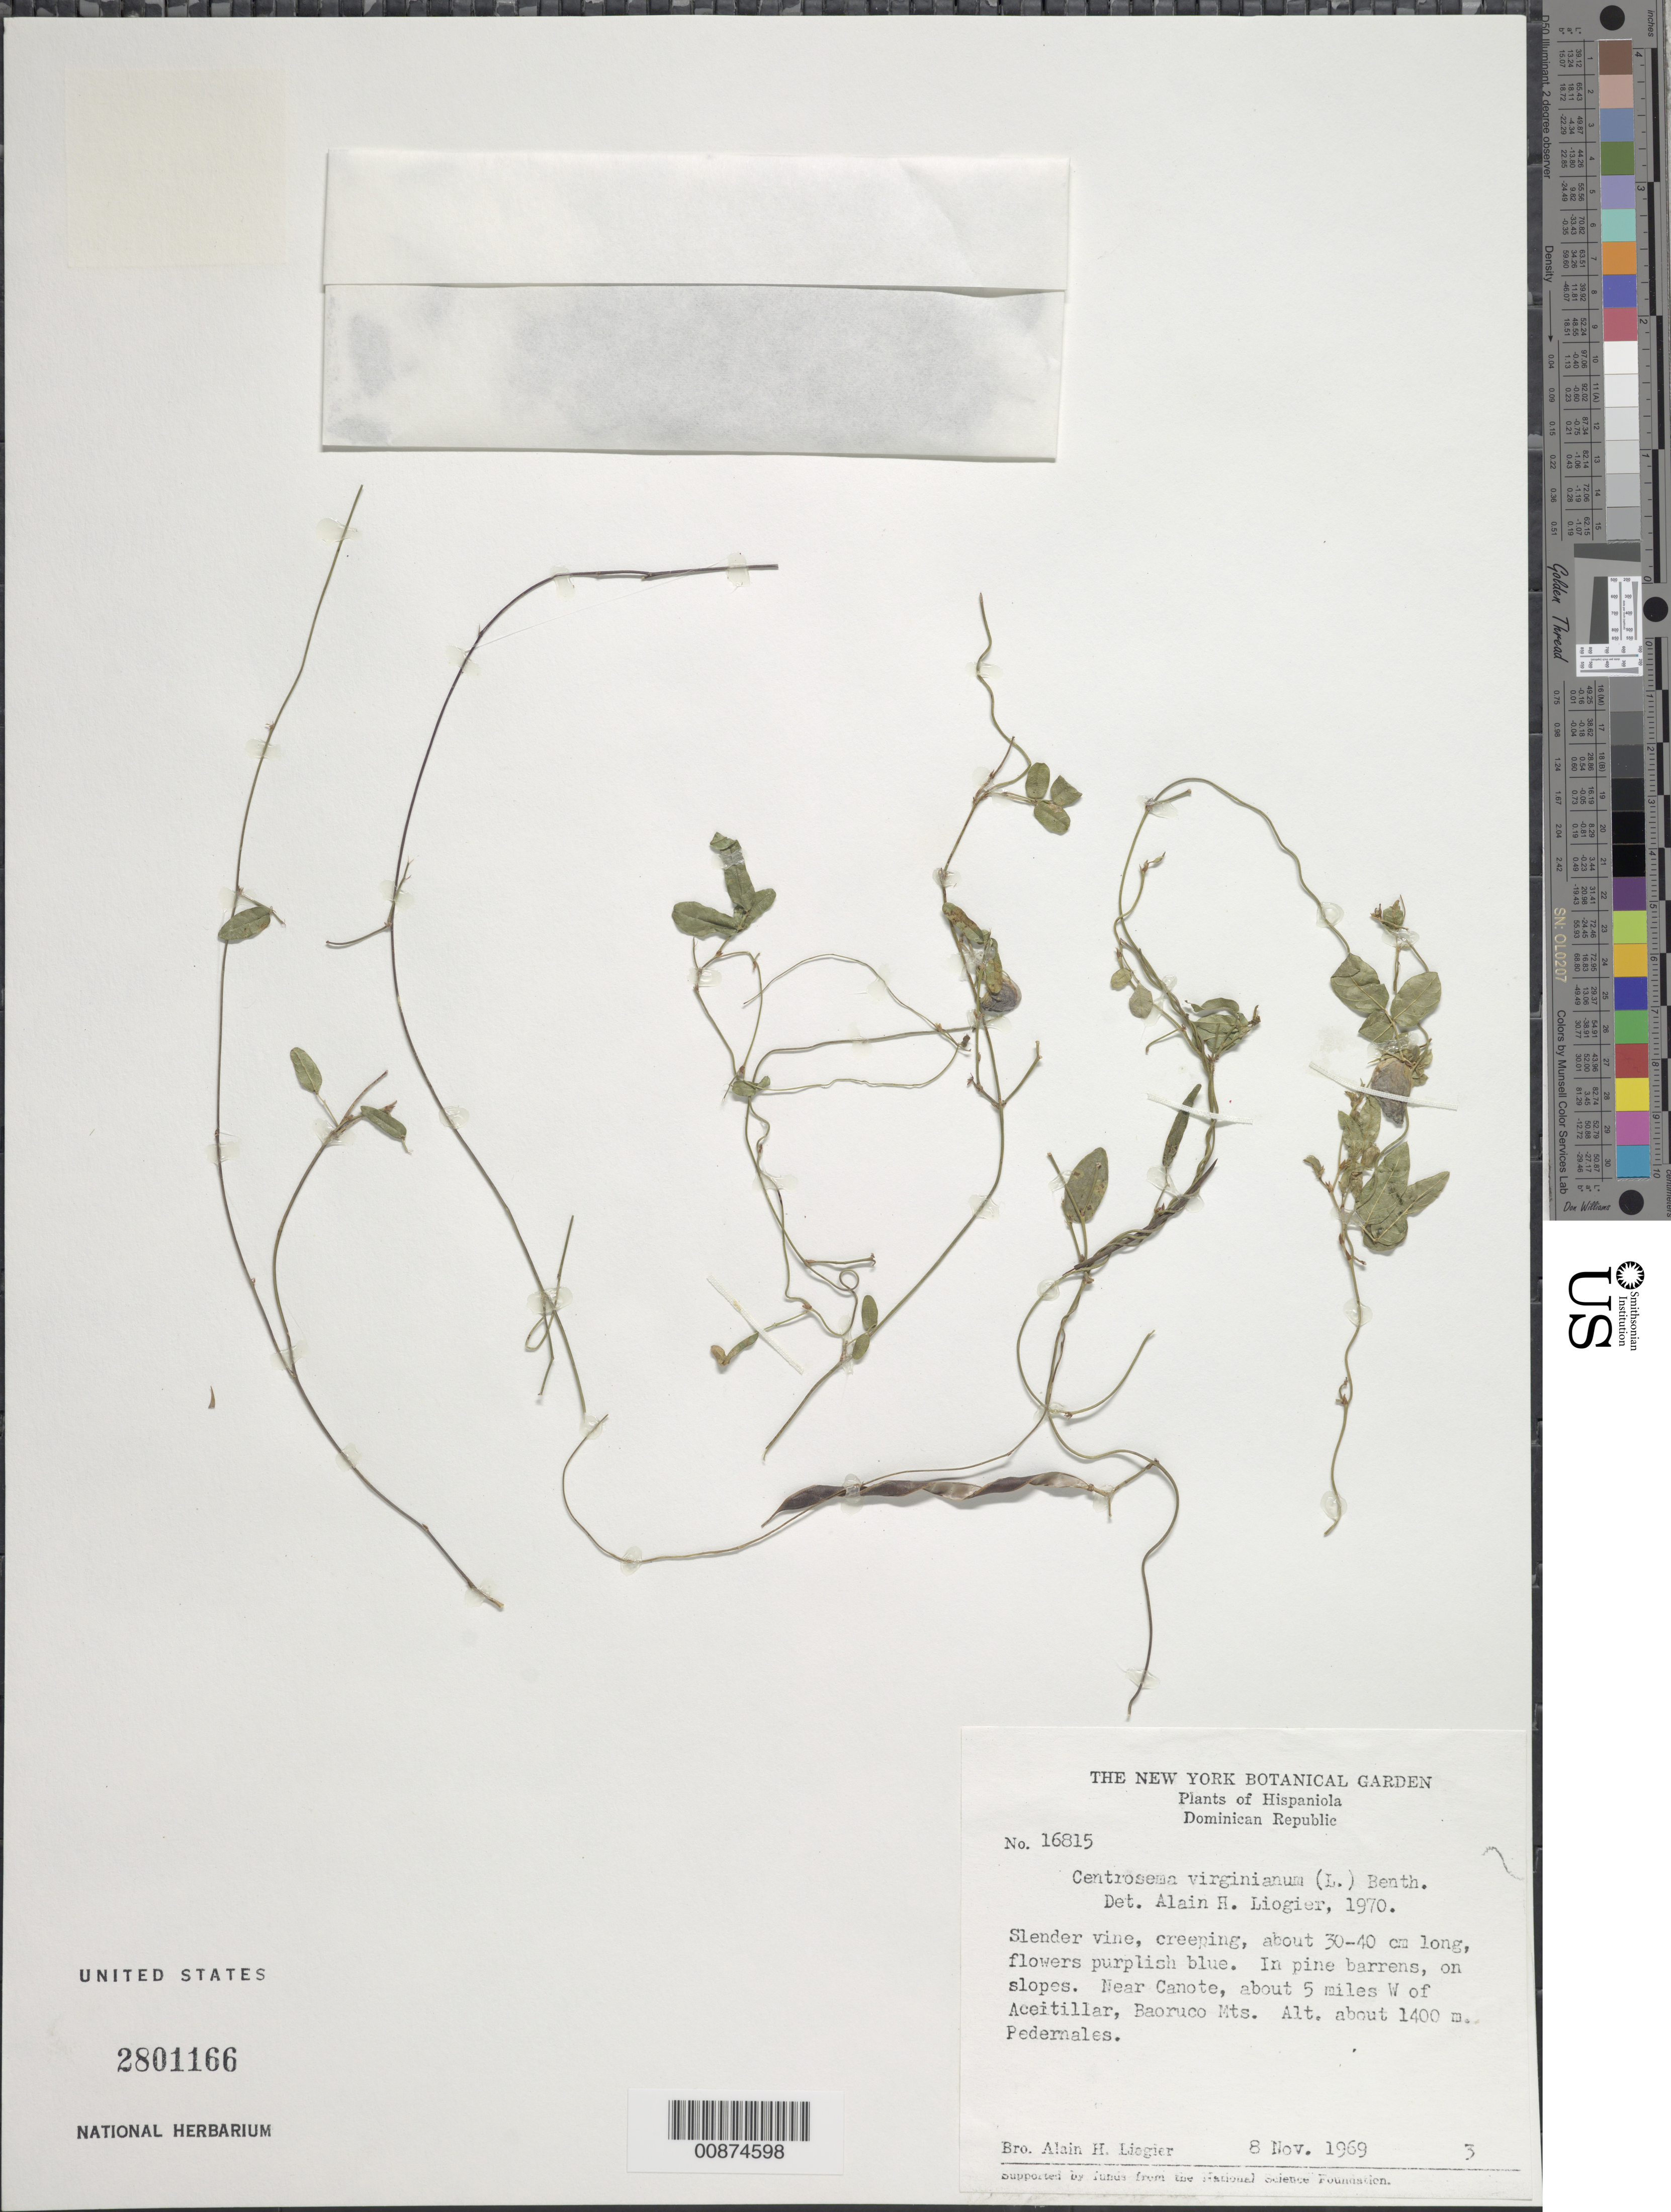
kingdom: Plantae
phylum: Tracheophyta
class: Magnoliopsida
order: Fabales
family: Fabaceae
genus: Centrosema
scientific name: Centrosema virginianum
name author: (L.) Benth.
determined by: Liogier, Alain H.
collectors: A. H. Liogier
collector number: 16815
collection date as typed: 08 Nov 1969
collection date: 1969-11-08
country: Dominican Republic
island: Hispaniola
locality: Near Canote, about 5 miles W of Aceitillar, Baoruco Mts. Pedernales.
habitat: In pine barrens, on slopes.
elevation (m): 1400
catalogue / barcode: US 2801166